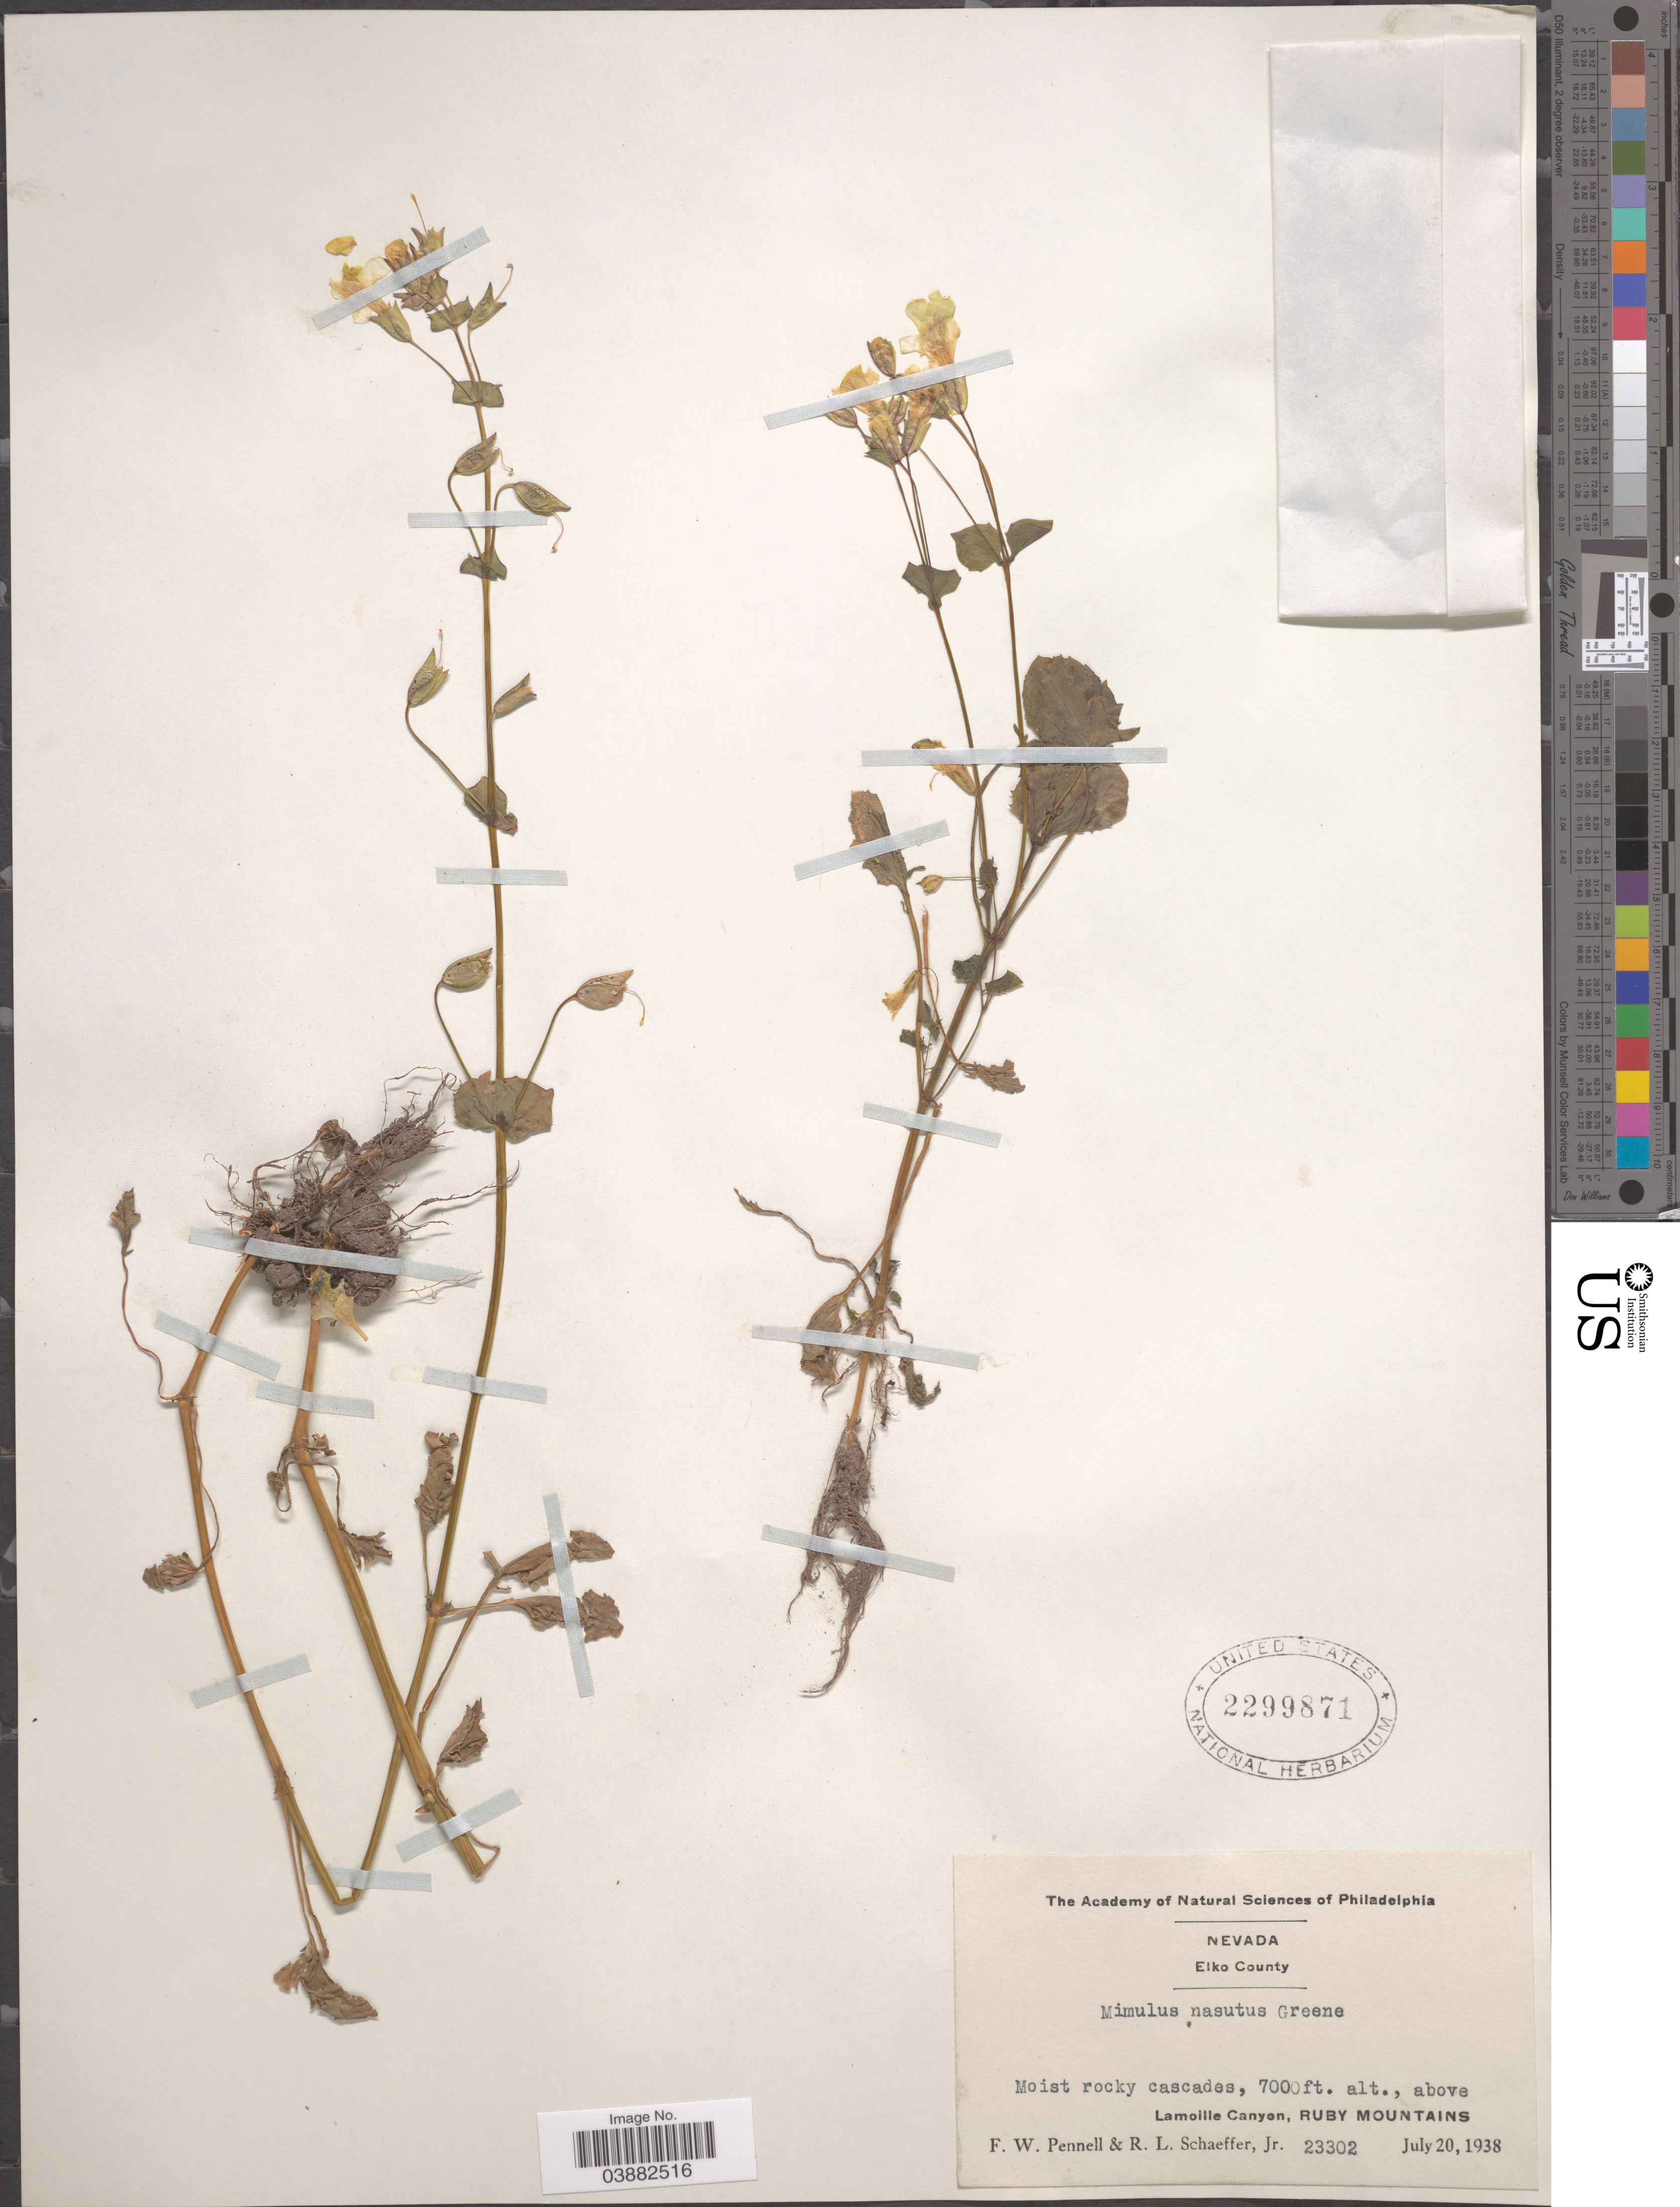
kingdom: Plantae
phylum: Tracheophyta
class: Magnoliopsida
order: Lamiales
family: Phrymaceae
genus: Mimulus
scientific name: Mimulus nasutus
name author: Greene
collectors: F. W. Pennell & R. L. Schaeffer Jr.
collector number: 23302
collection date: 1938-07-20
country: United States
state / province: Nevada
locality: Elko County. Above Lamoille Canyon, Ruby Mountains.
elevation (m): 2134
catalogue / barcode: US 2299871